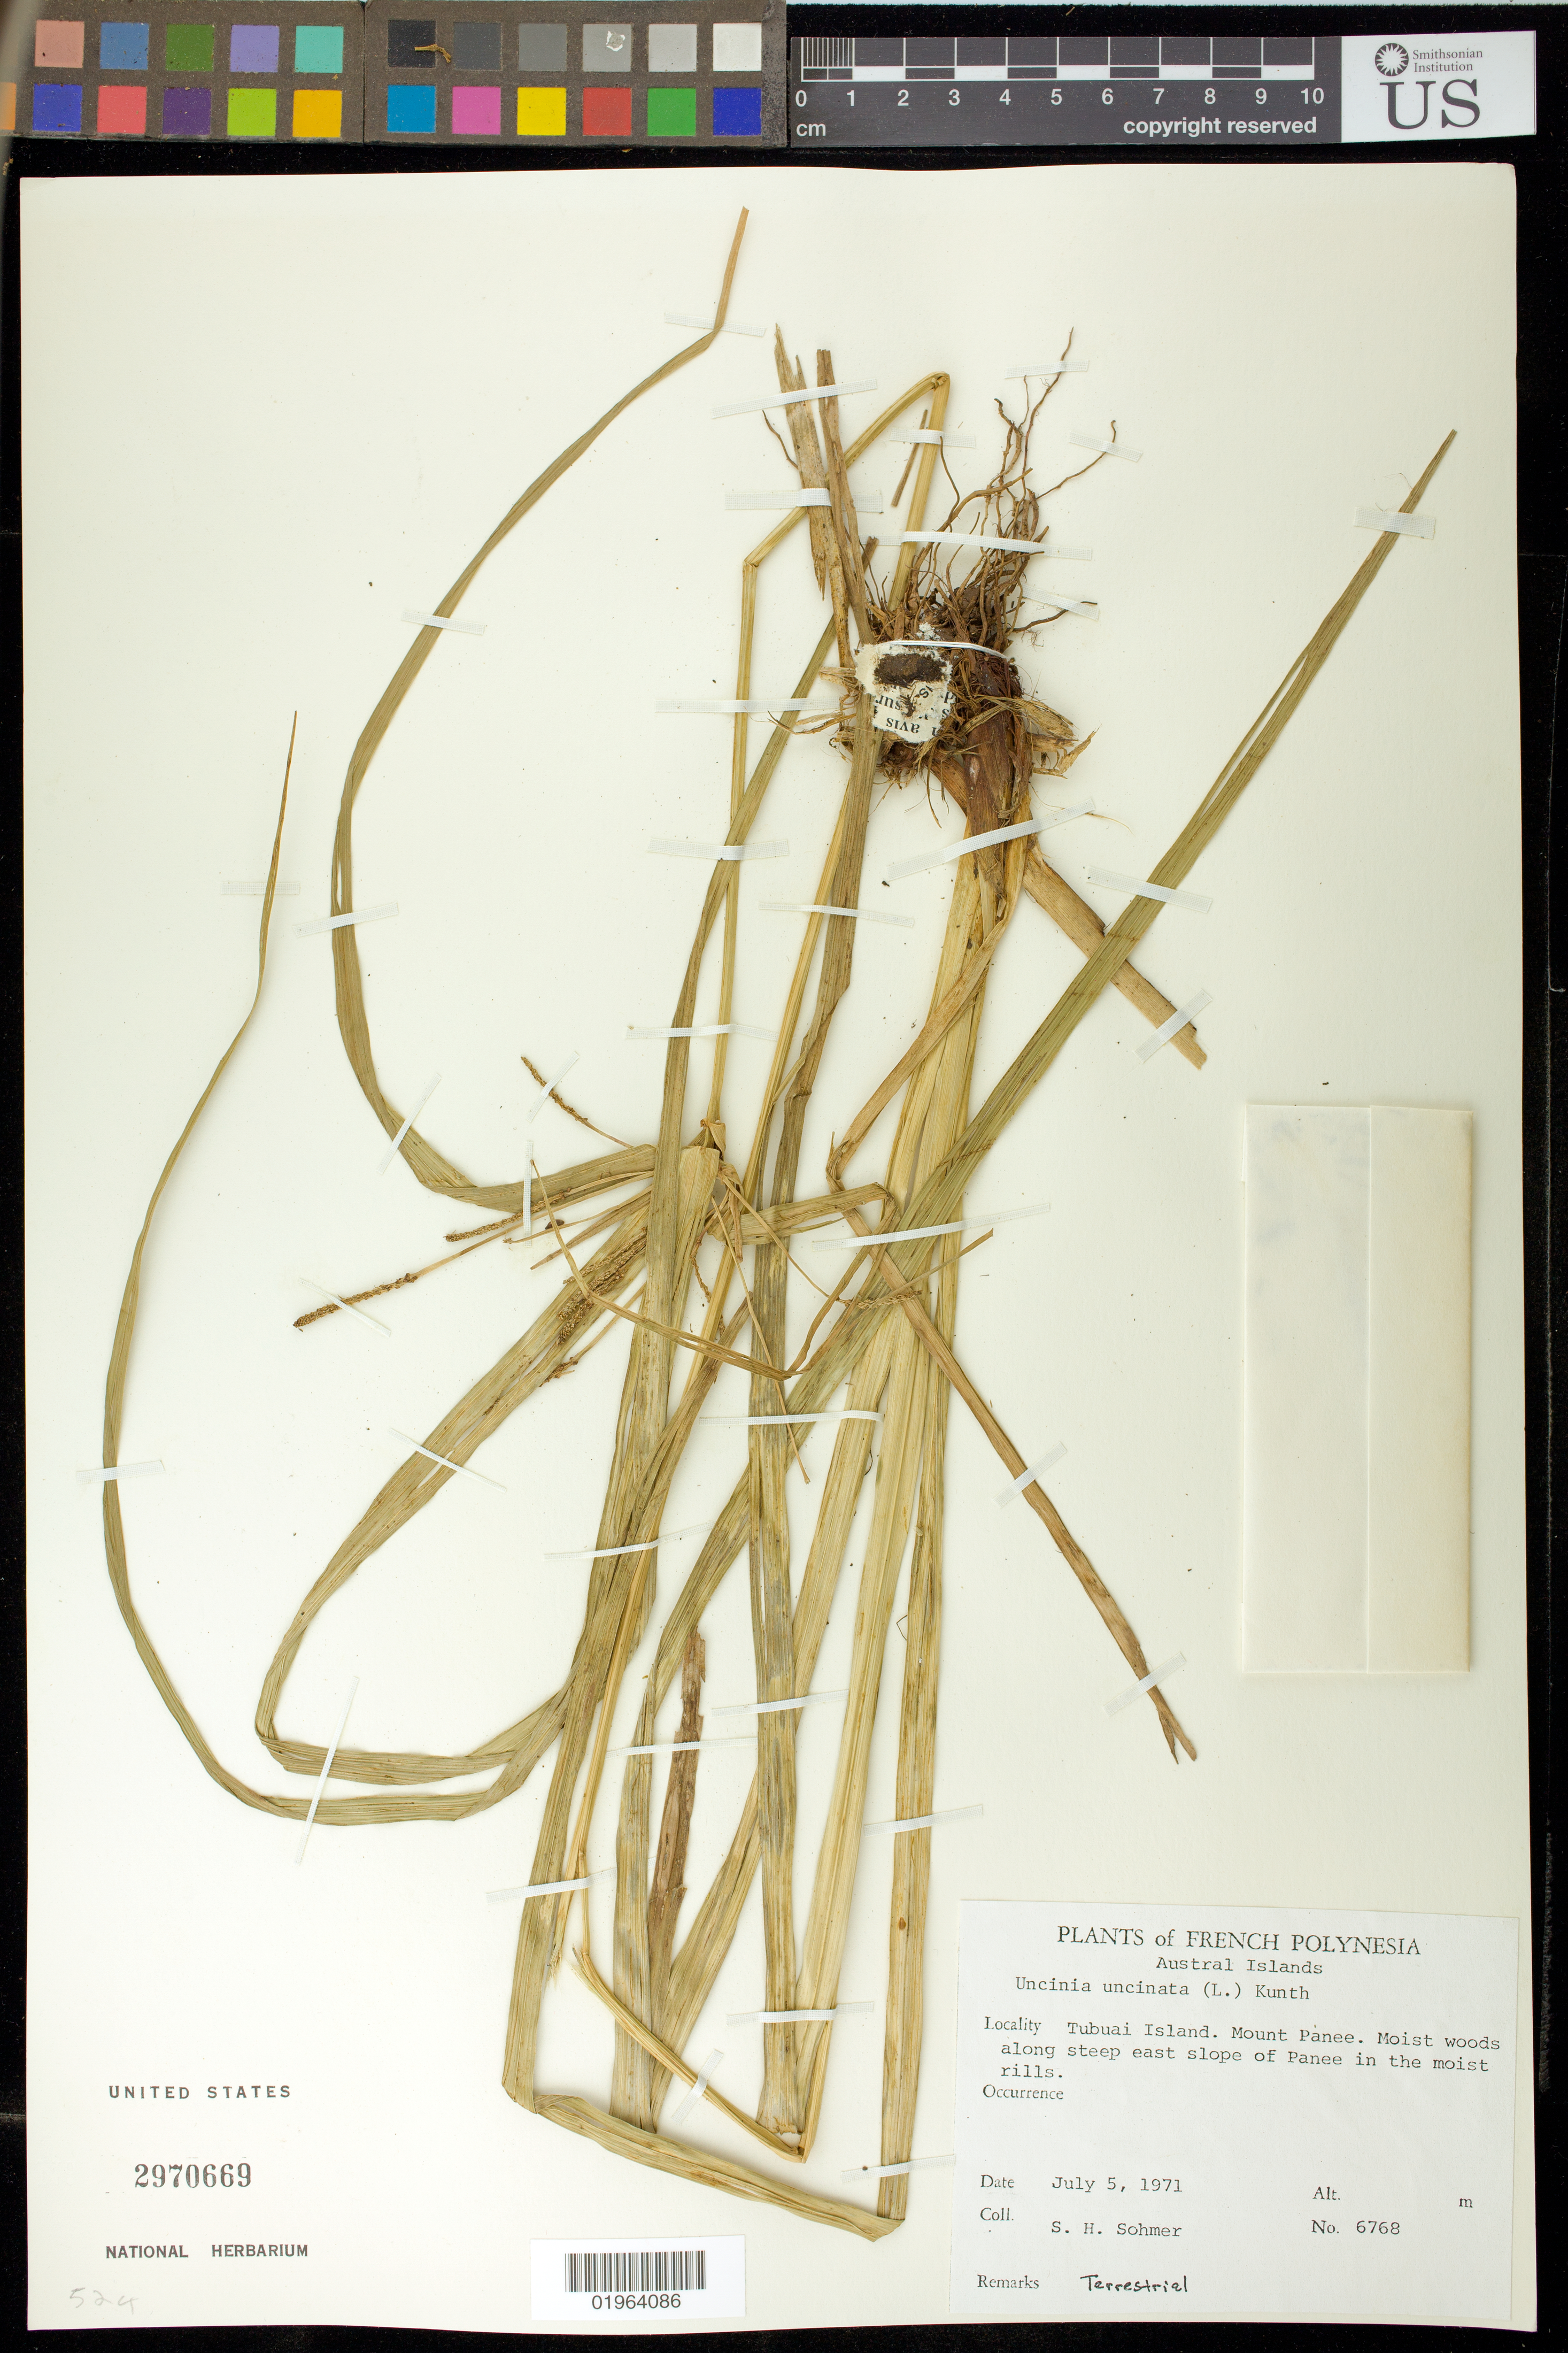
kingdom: Plantae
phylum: Tracheophyta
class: Liliopsida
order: Poales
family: Cyperaceae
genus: Cyperus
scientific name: Cyperus sp.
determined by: Strong, Mark T., (BOT), Smithsonian Institution - National Museum of Natural History (UNITED STATES)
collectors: S. H. Sohmer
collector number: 6768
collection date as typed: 05 Jul 1971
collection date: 1971-07-05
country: French Polynesia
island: Tubuai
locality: Tubuai Island. Mount Panee.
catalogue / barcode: US 2970669